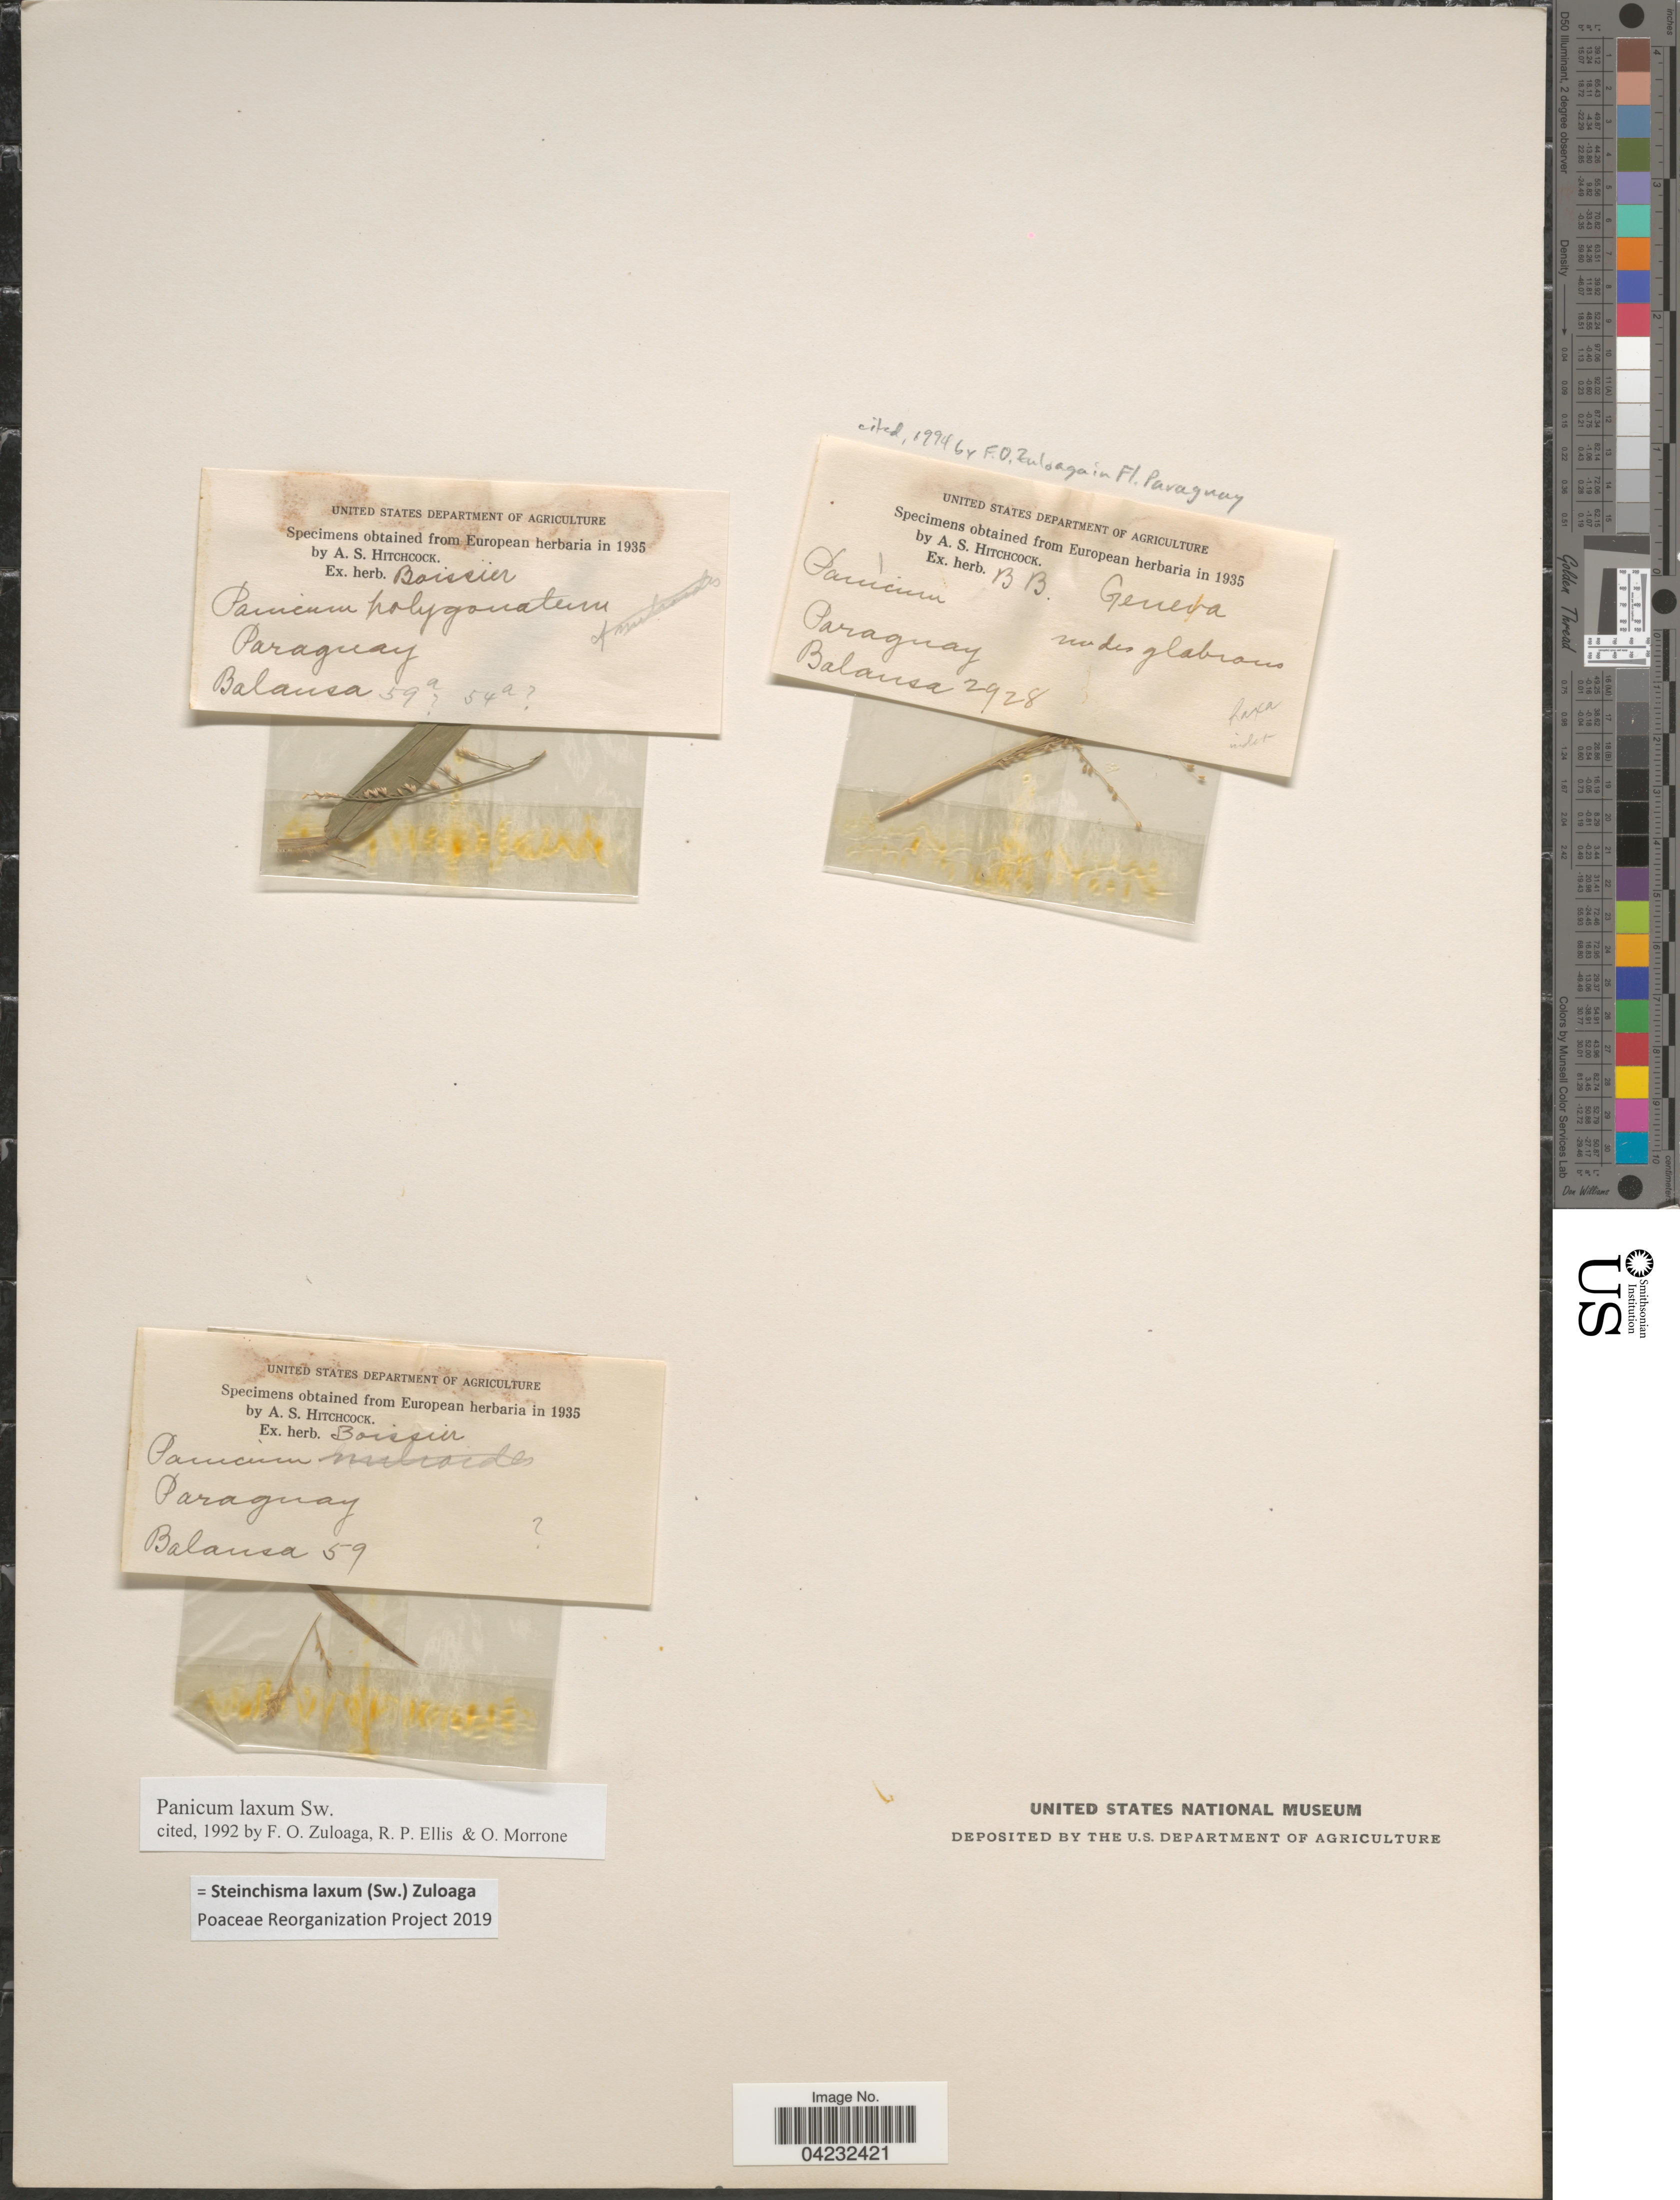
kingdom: Plantae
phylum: Tracheophyta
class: Liliopsida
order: Poales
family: Poaceae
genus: Steinchisma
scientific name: Steinchisma laxum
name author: (Sw.) Zuloaga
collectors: -. Balansa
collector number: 59a/54a?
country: Paraguay